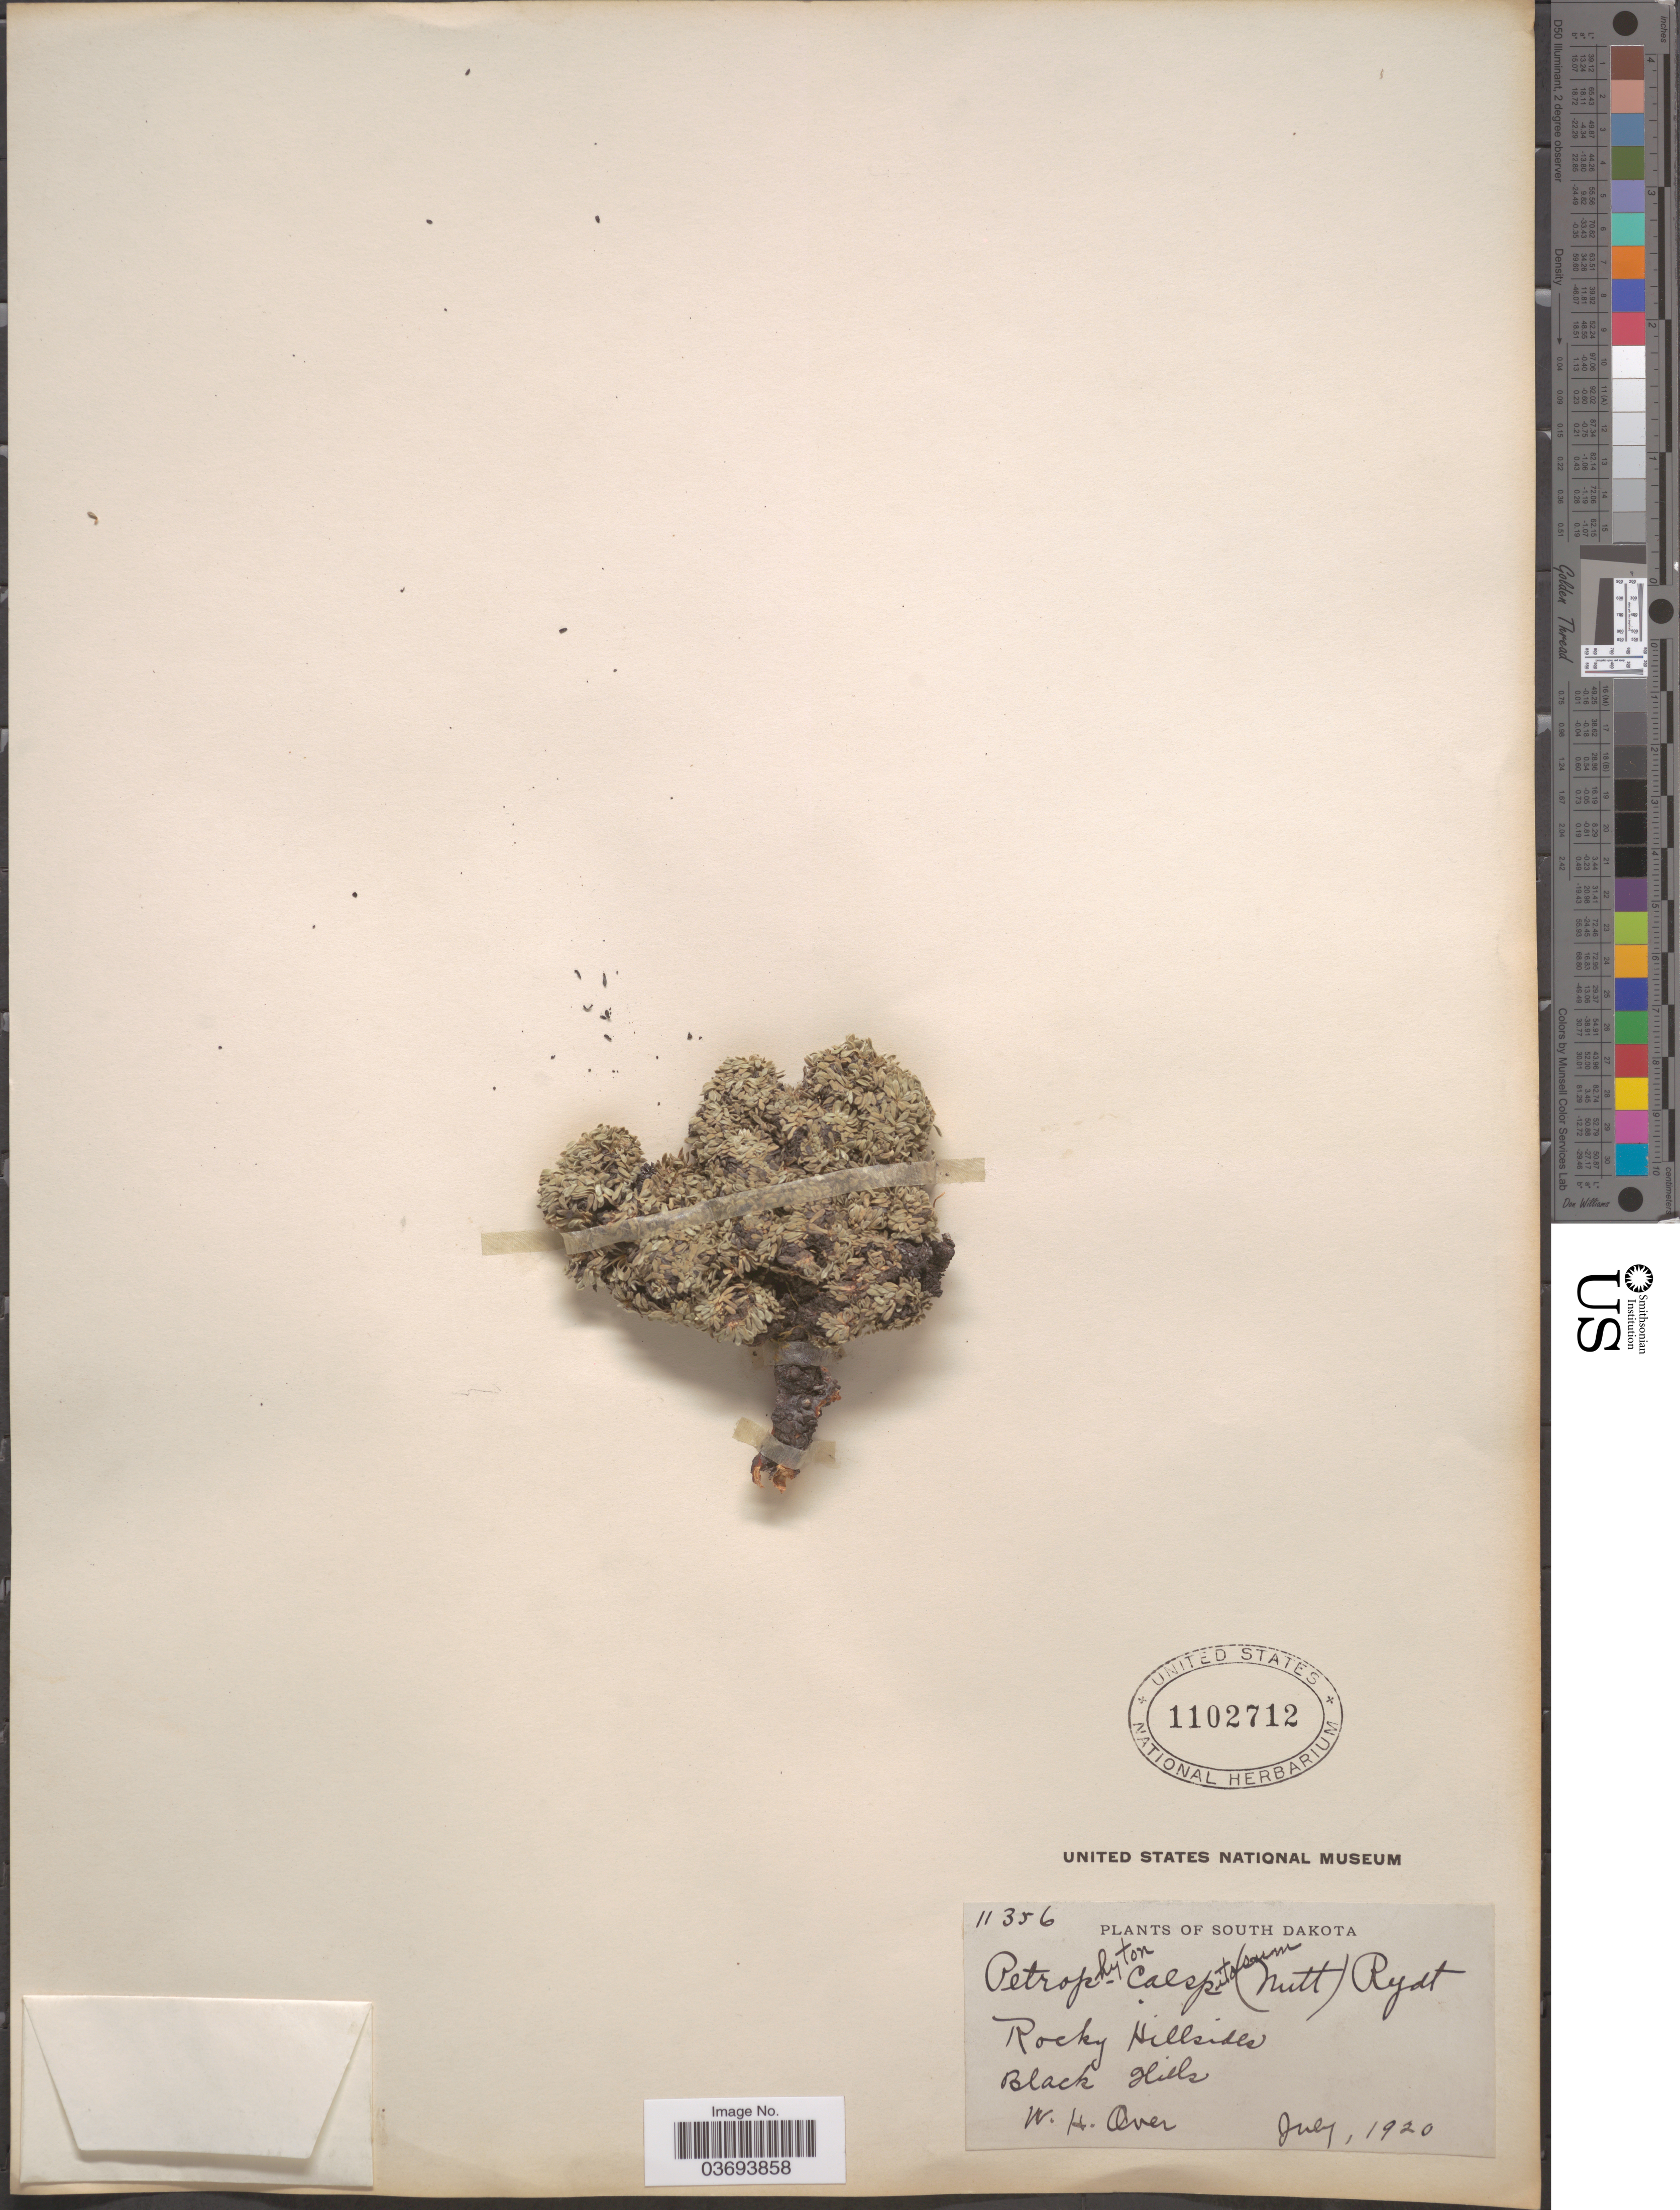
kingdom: Plantae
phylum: Tracheophyta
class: Magnoliopsida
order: Rosales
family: Rosaceae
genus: Petrophytum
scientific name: Petrophytum caespitosum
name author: (Nutt.) Rydb.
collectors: W. Over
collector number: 11356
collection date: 1920-07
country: United States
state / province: South Dakota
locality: Rocky Hillsides. Black Hills.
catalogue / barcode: US 1102712